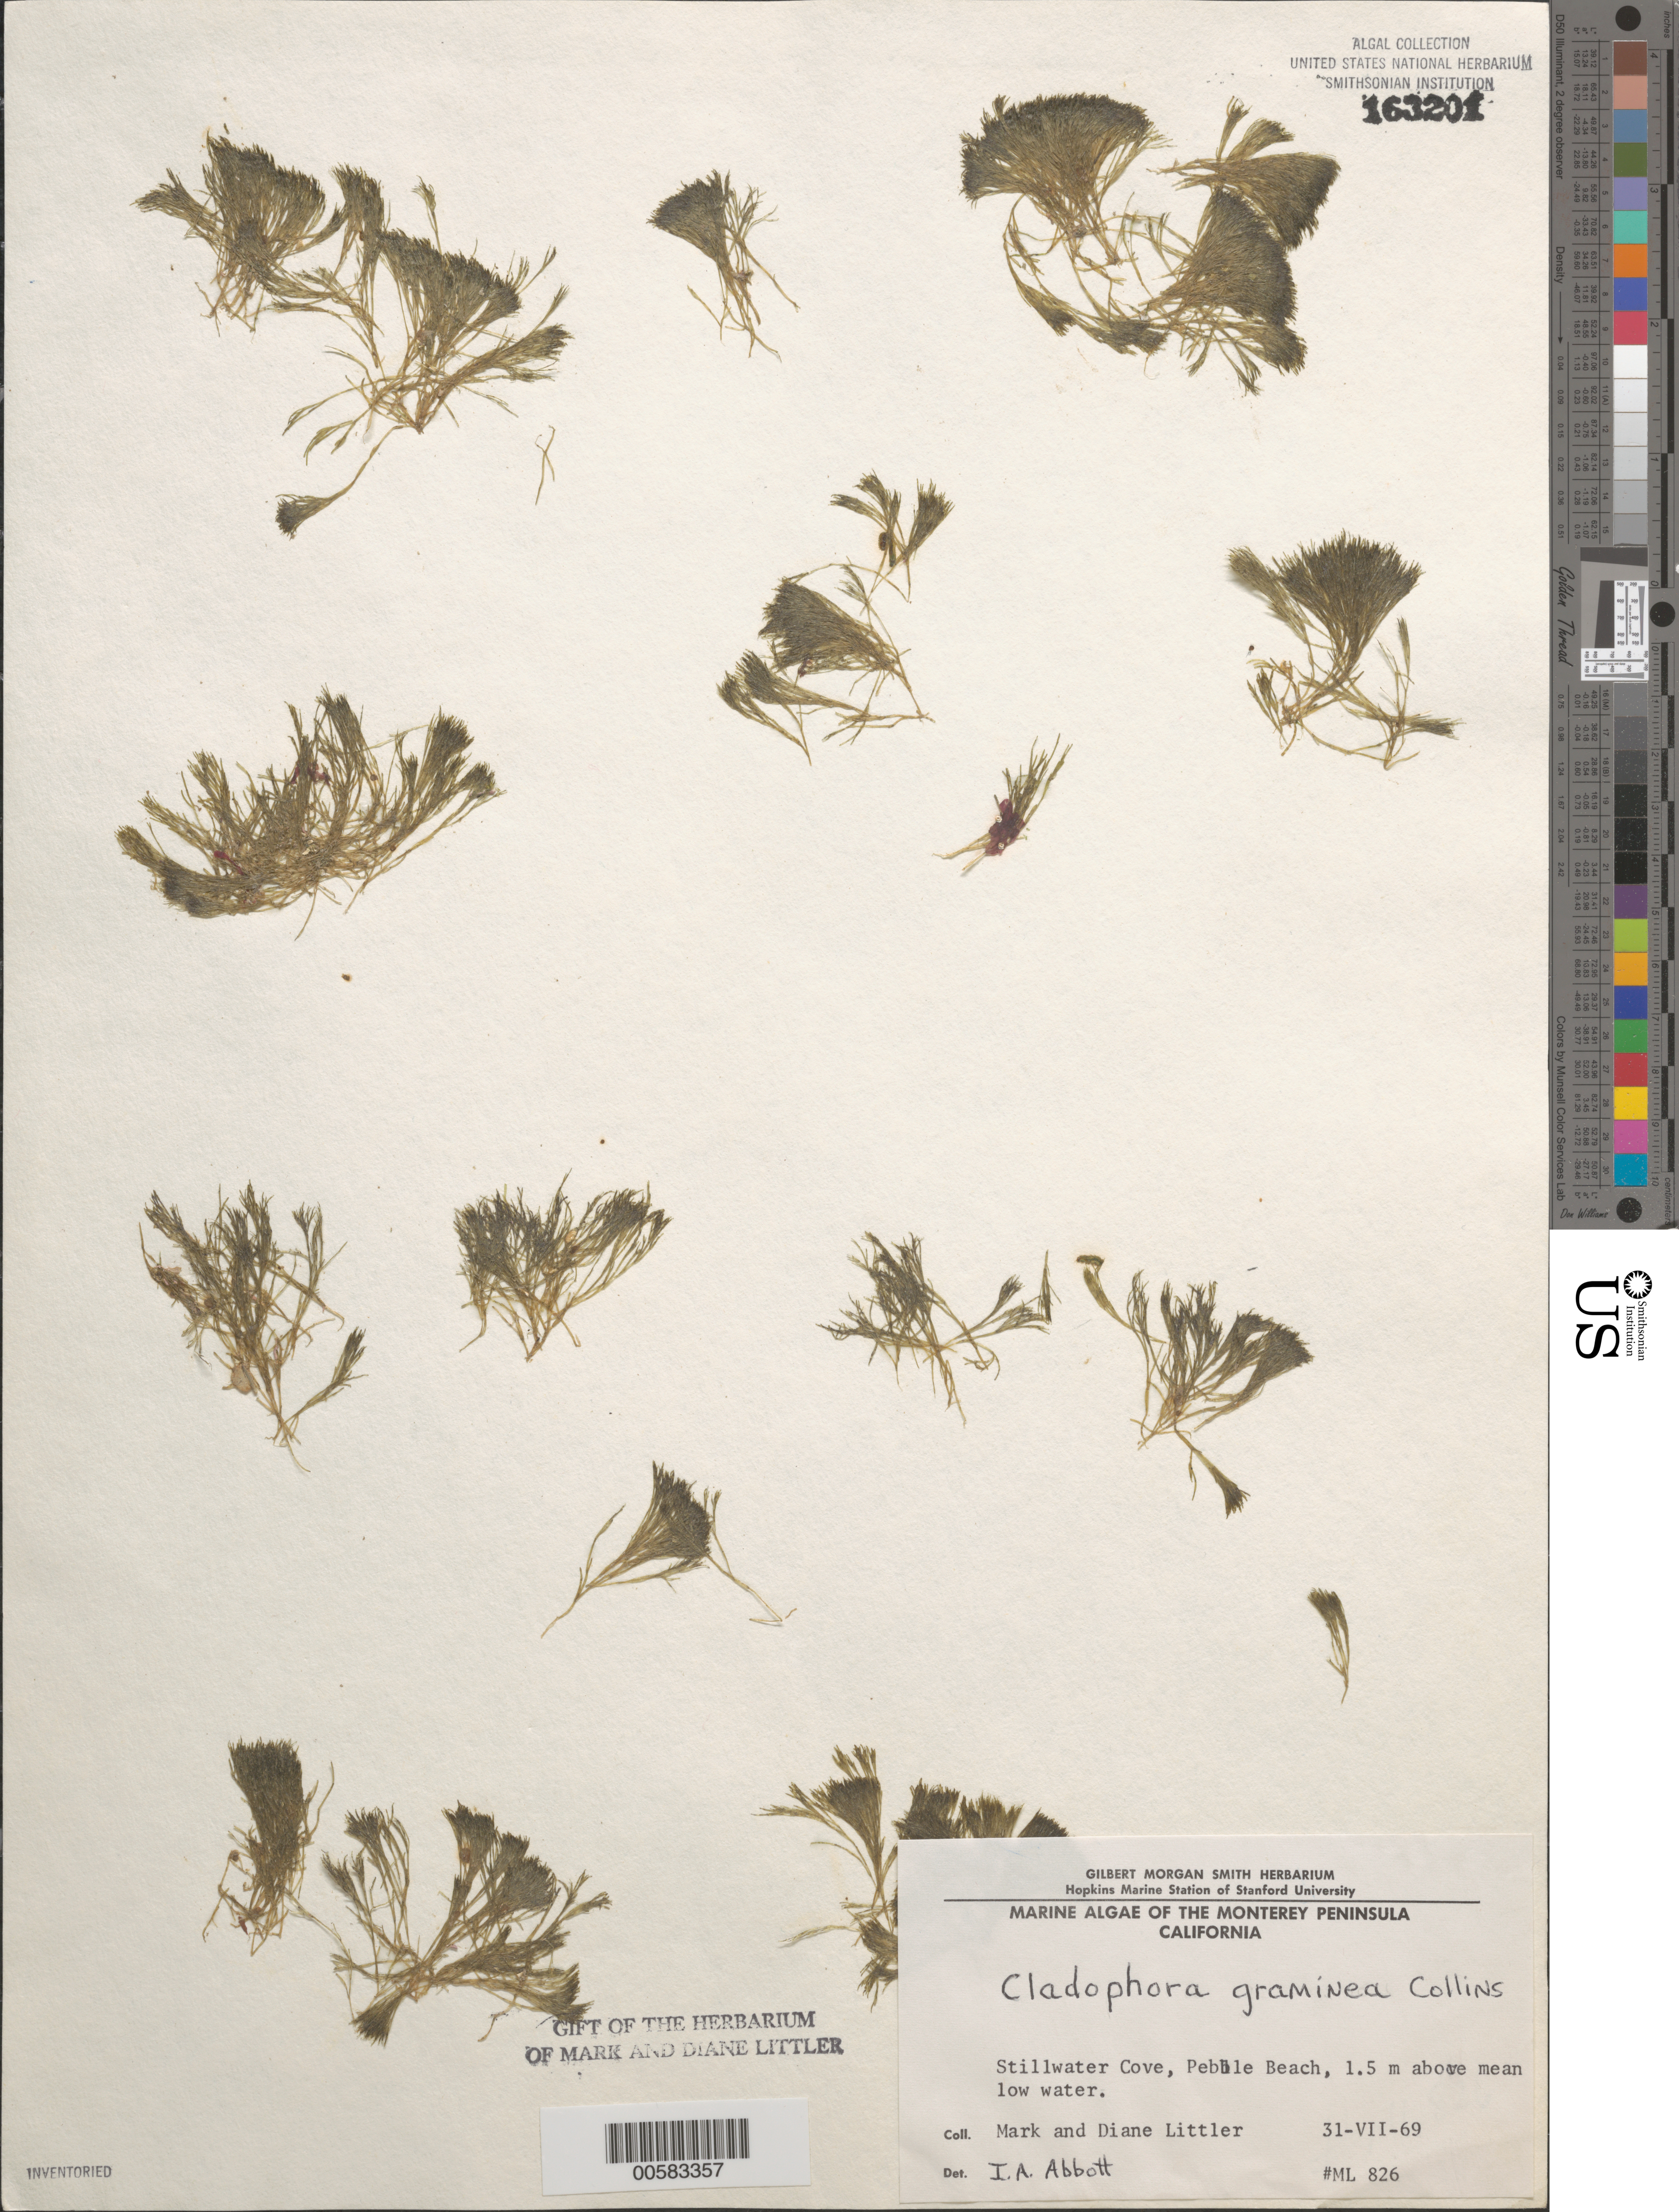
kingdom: Plantae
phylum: Chlorophyta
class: Ulvophyceae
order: Cladophorales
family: Cladophoraceae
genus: Cladophora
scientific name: Cladophora graminea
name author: Collins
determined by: Abbott, Isabella A.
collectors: M. M. Littler & D. S. Littler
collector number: ML 826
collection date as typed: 31 Jul 1969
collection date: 1969-07-31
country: United States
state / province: California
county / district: Monterey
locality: Stillwater Cove, Pebble Beach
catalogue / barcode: US 163201